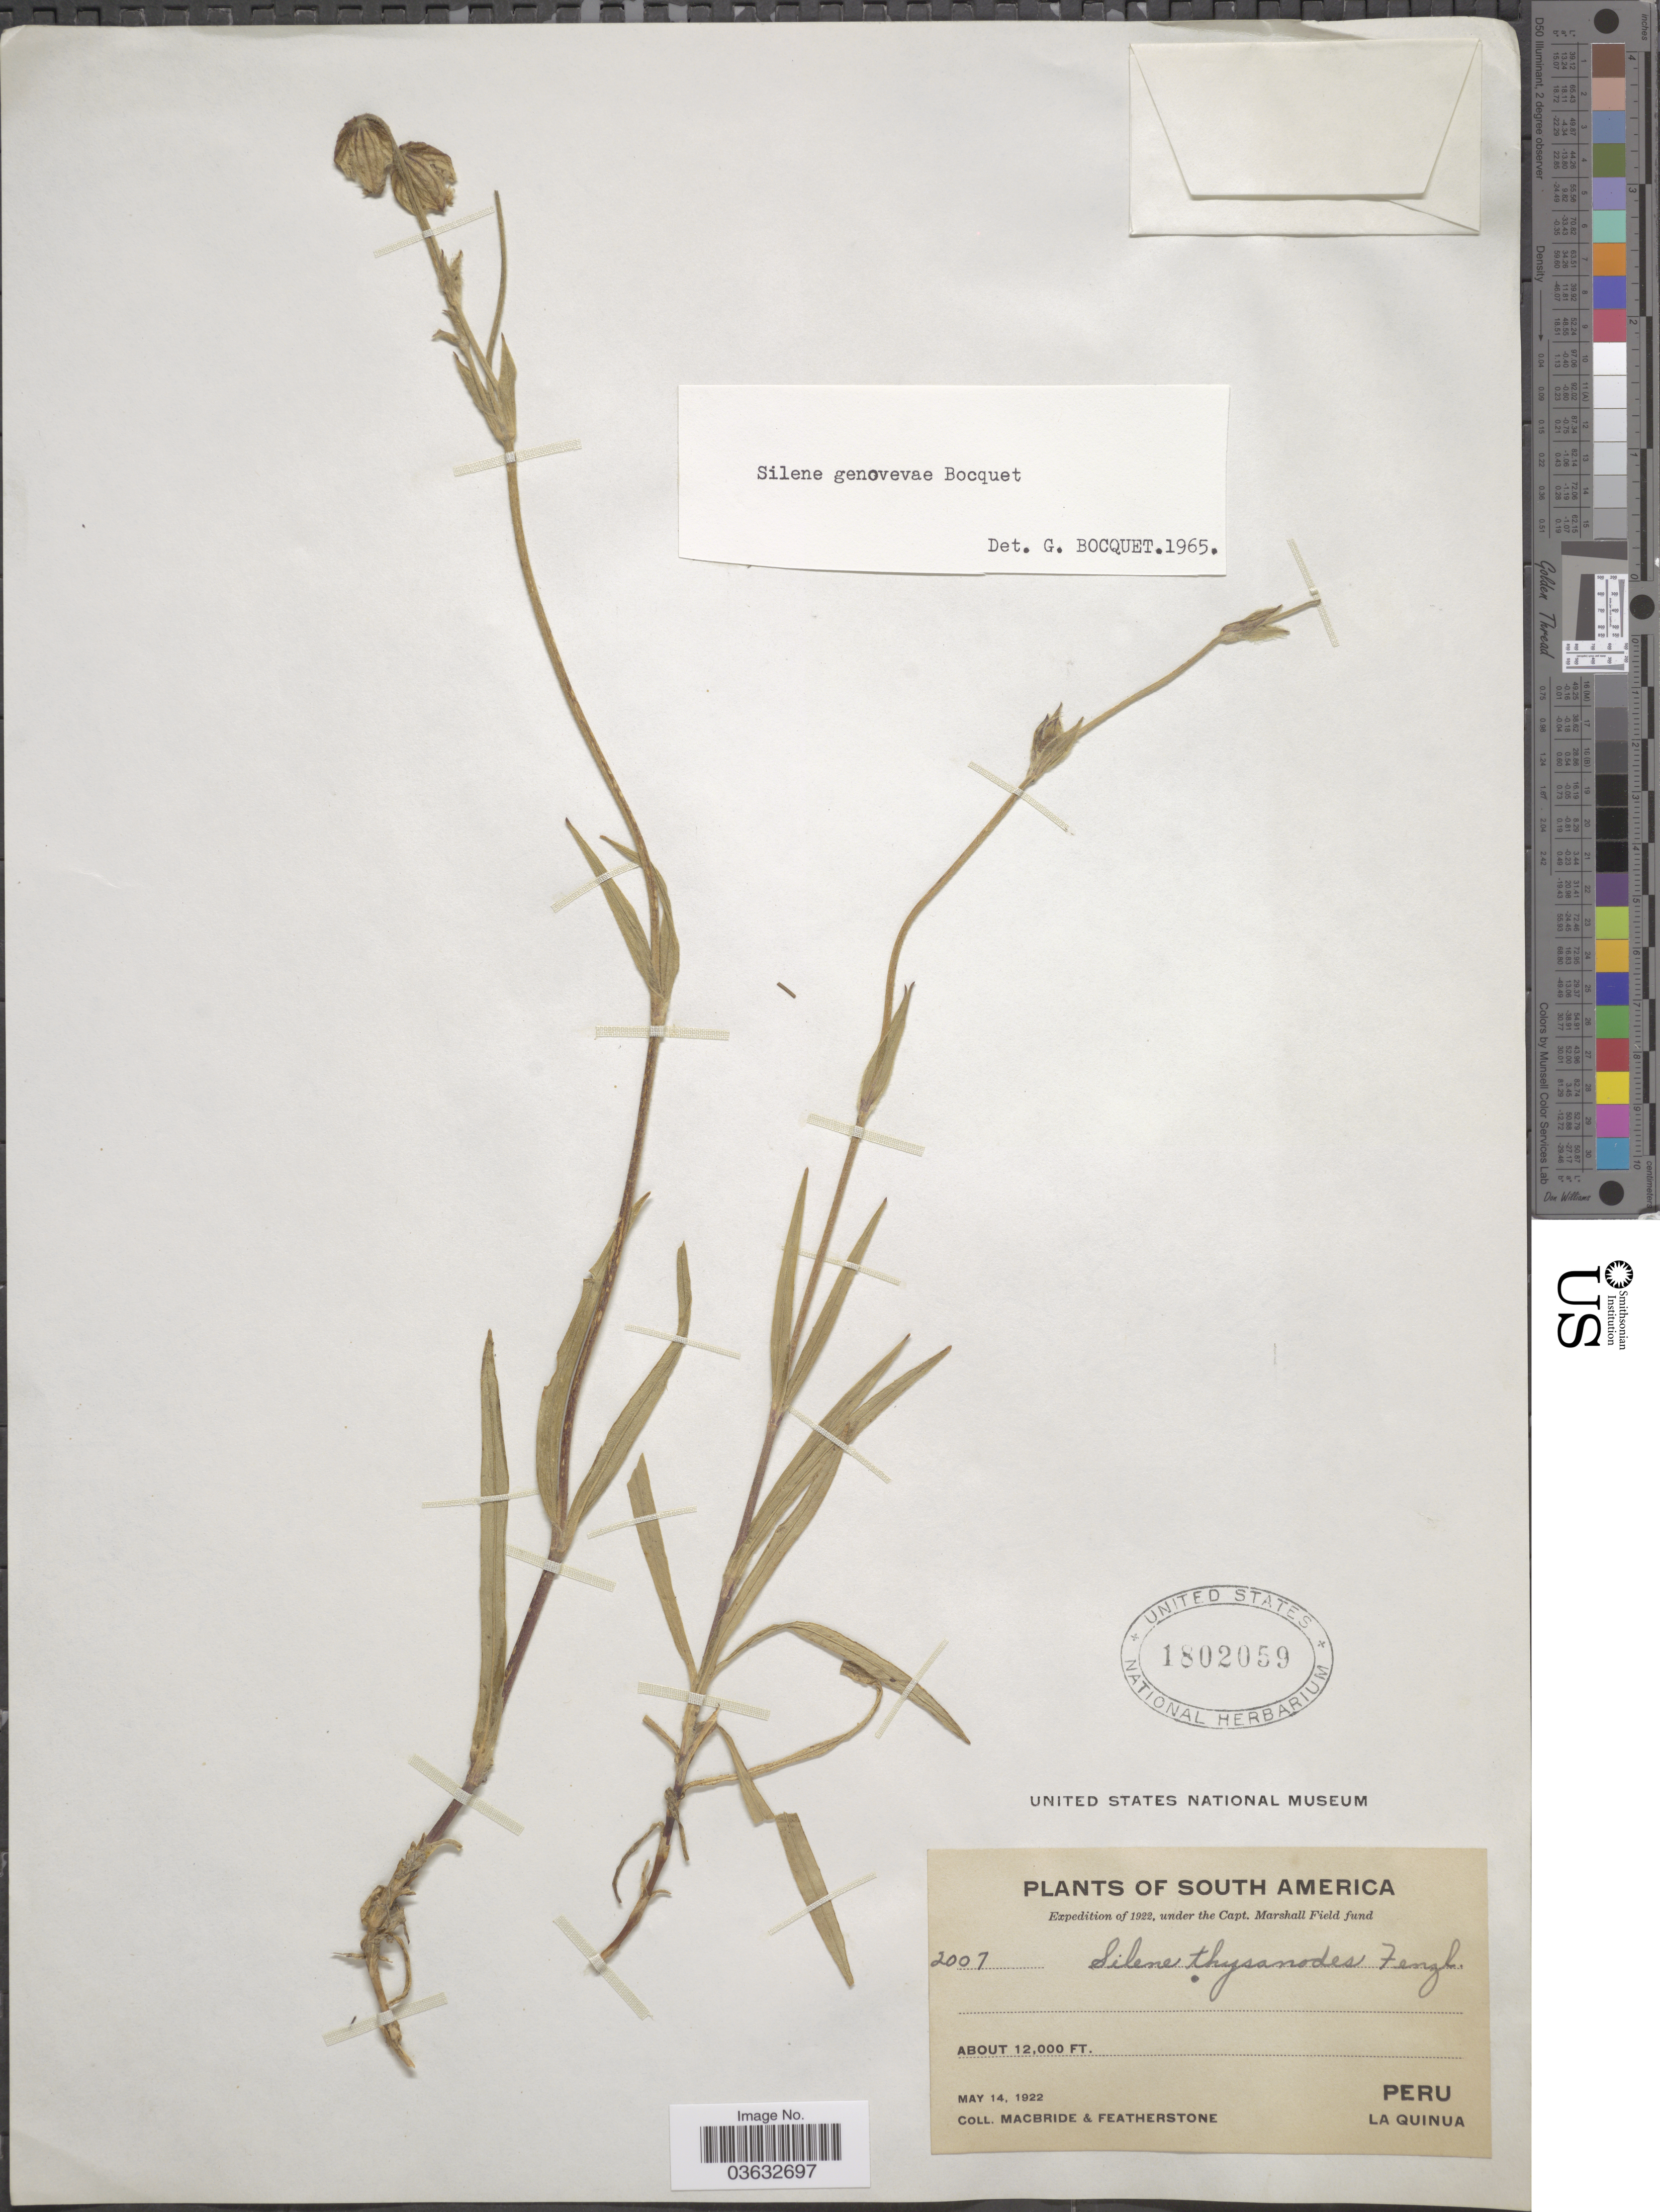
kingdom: Plantae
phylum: Tracheophyta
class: Magnoliopsida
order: Caryophyllales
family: Caryophyllaceae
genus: Silene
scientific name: Silene genovevae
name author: Bocquet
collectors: Macbride, -- & -. Featherstone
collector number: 2007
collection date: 1922-05-14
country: Peru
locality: La Quinua.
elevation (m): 3658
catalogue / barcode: US 1802059